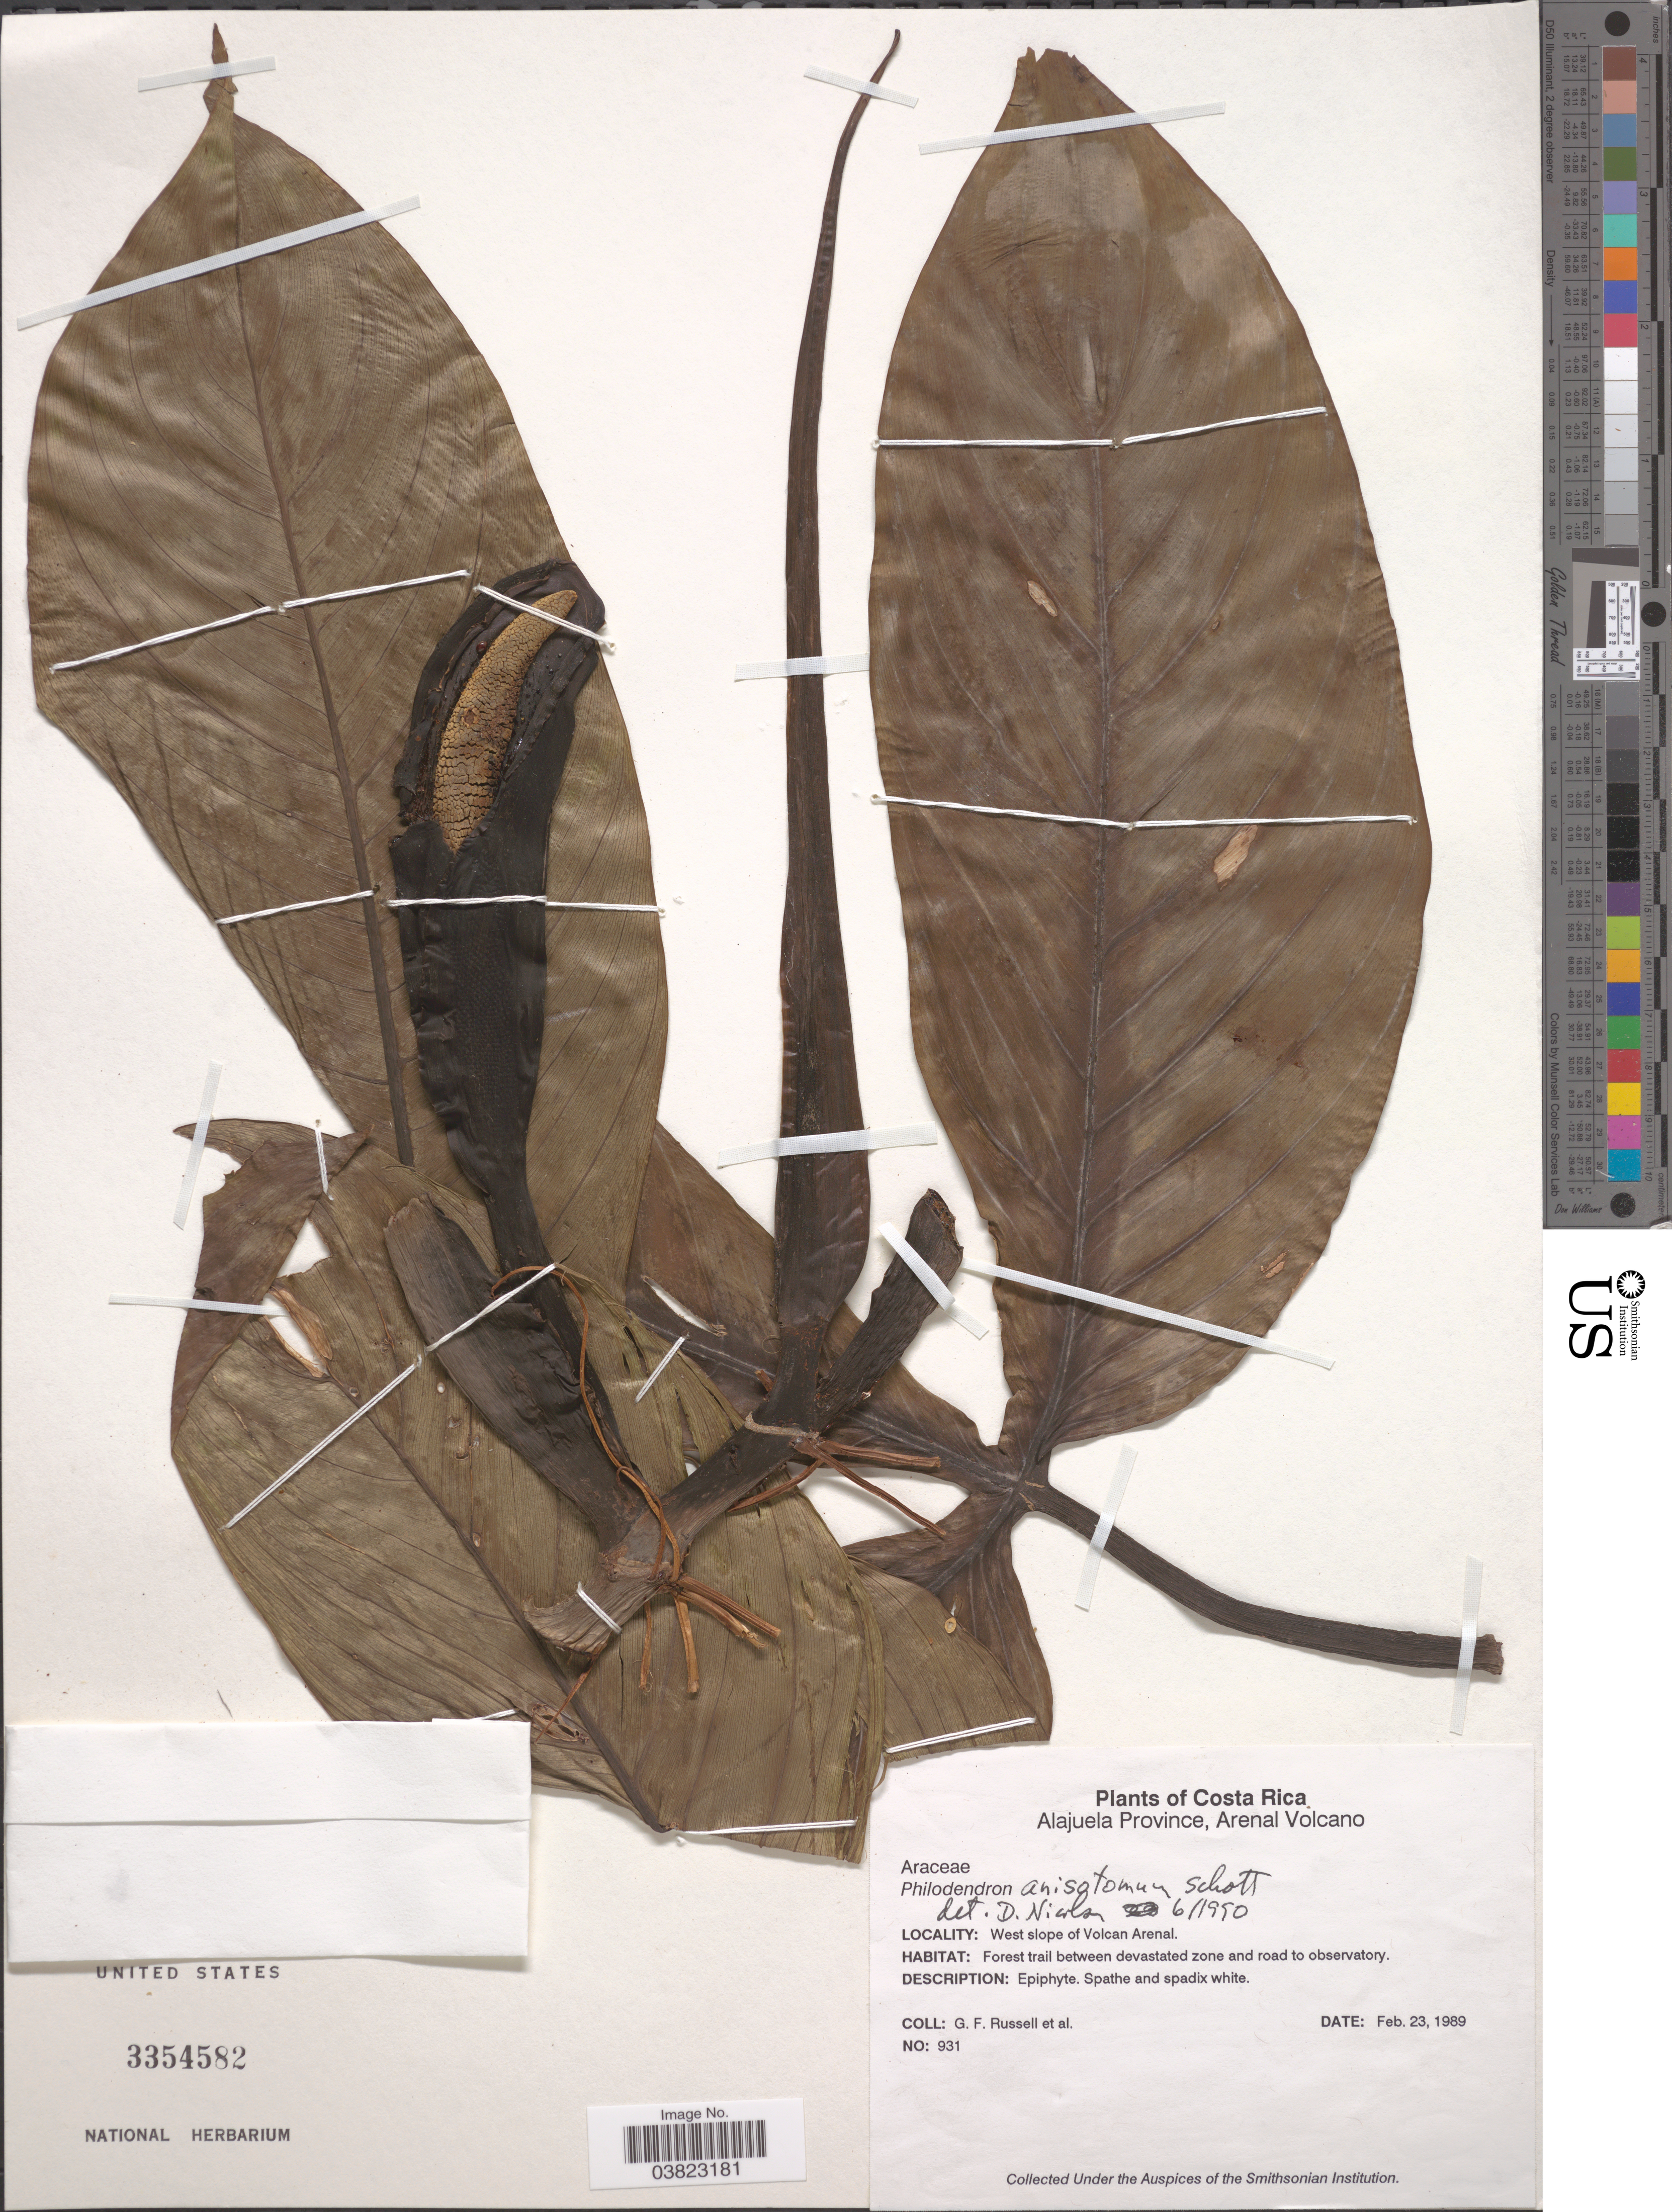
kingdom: Plantae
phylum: Tracheophyta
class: Liliopsida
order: Alismatales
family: Araceae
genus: Philodendron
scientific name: Philodendron anisotomum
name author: Schott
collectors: G. Russell & et al.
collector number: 931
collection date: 1989-02-23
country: Costa Rica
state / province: Alajuela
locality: Arenal Volcano. West slope of Volcan Arenal. Forest trail between devastated zone and road to observatory.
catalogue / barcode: US 3354582